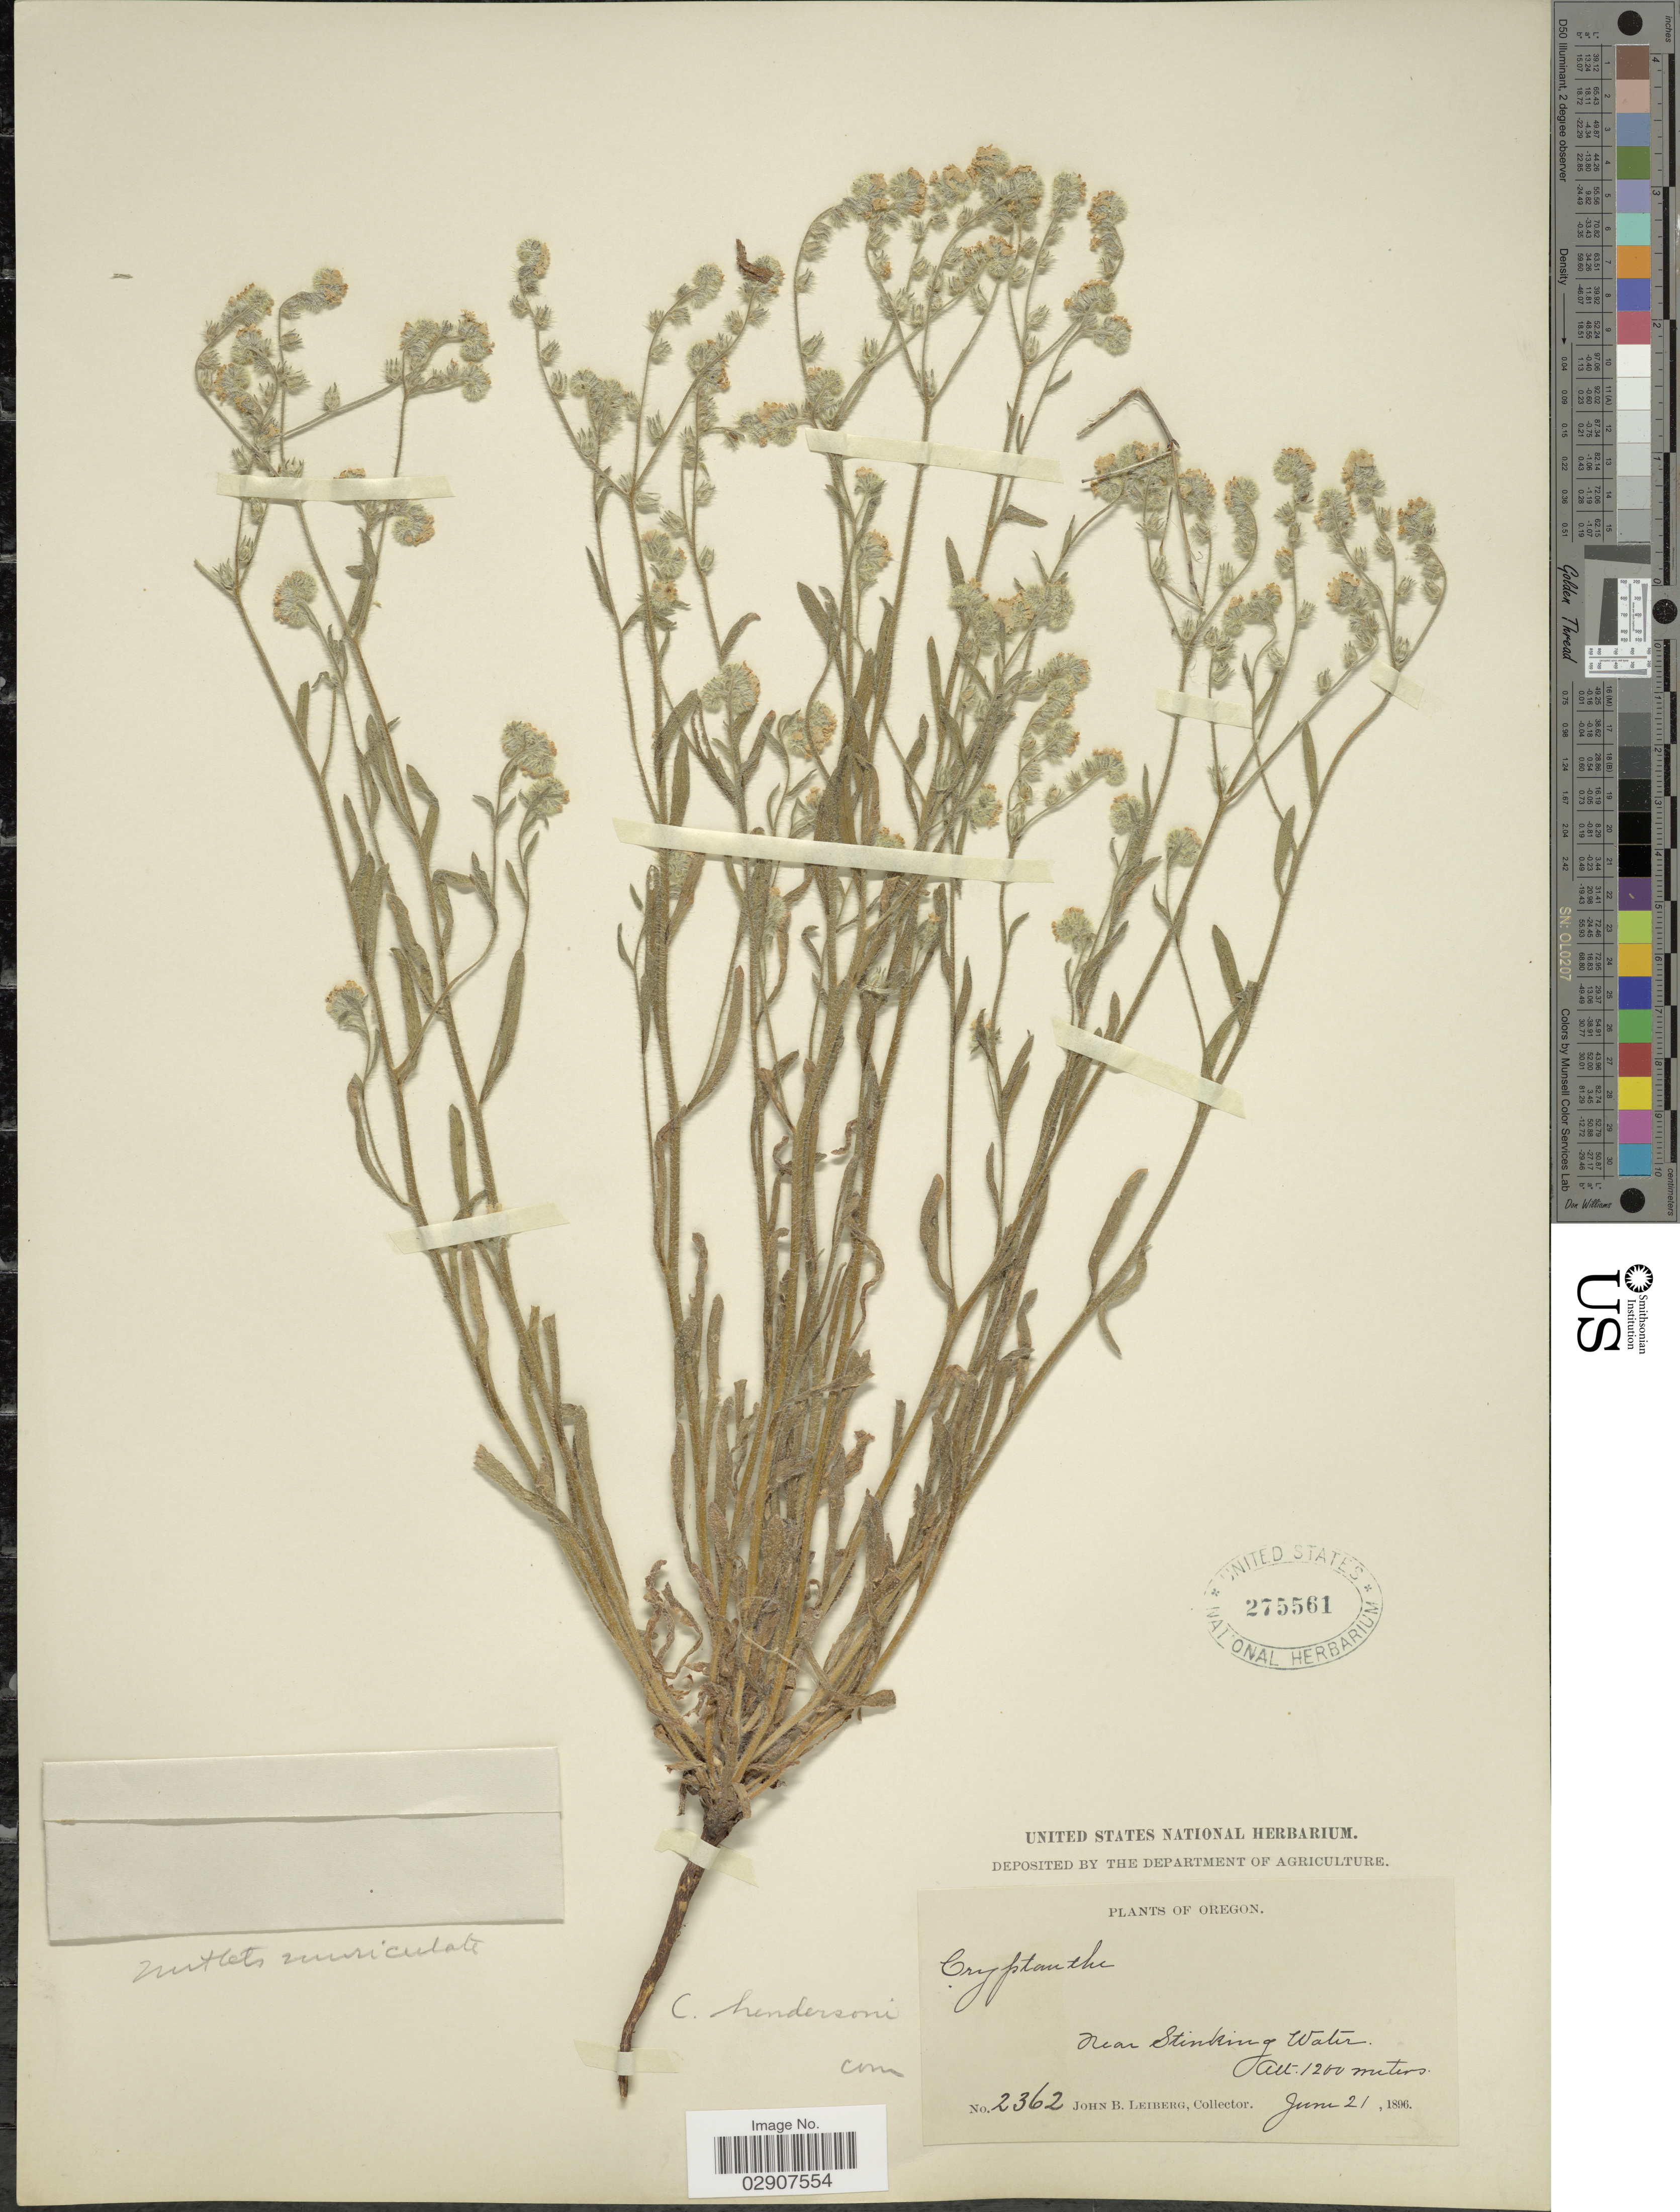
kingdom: Plantae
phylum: Tracheophyta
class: Magnoliopsida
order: Boraginales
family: Boraginaceae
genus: Cryptantha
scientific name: Cryptantha hendersonii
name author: (A. Nelson) A. Nelson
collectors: J. B. Leiberg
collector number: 2362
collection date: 1896-06-21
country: United States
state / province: Oregon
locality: Near Stinking Water.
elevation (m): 1200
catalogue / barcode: US 275561